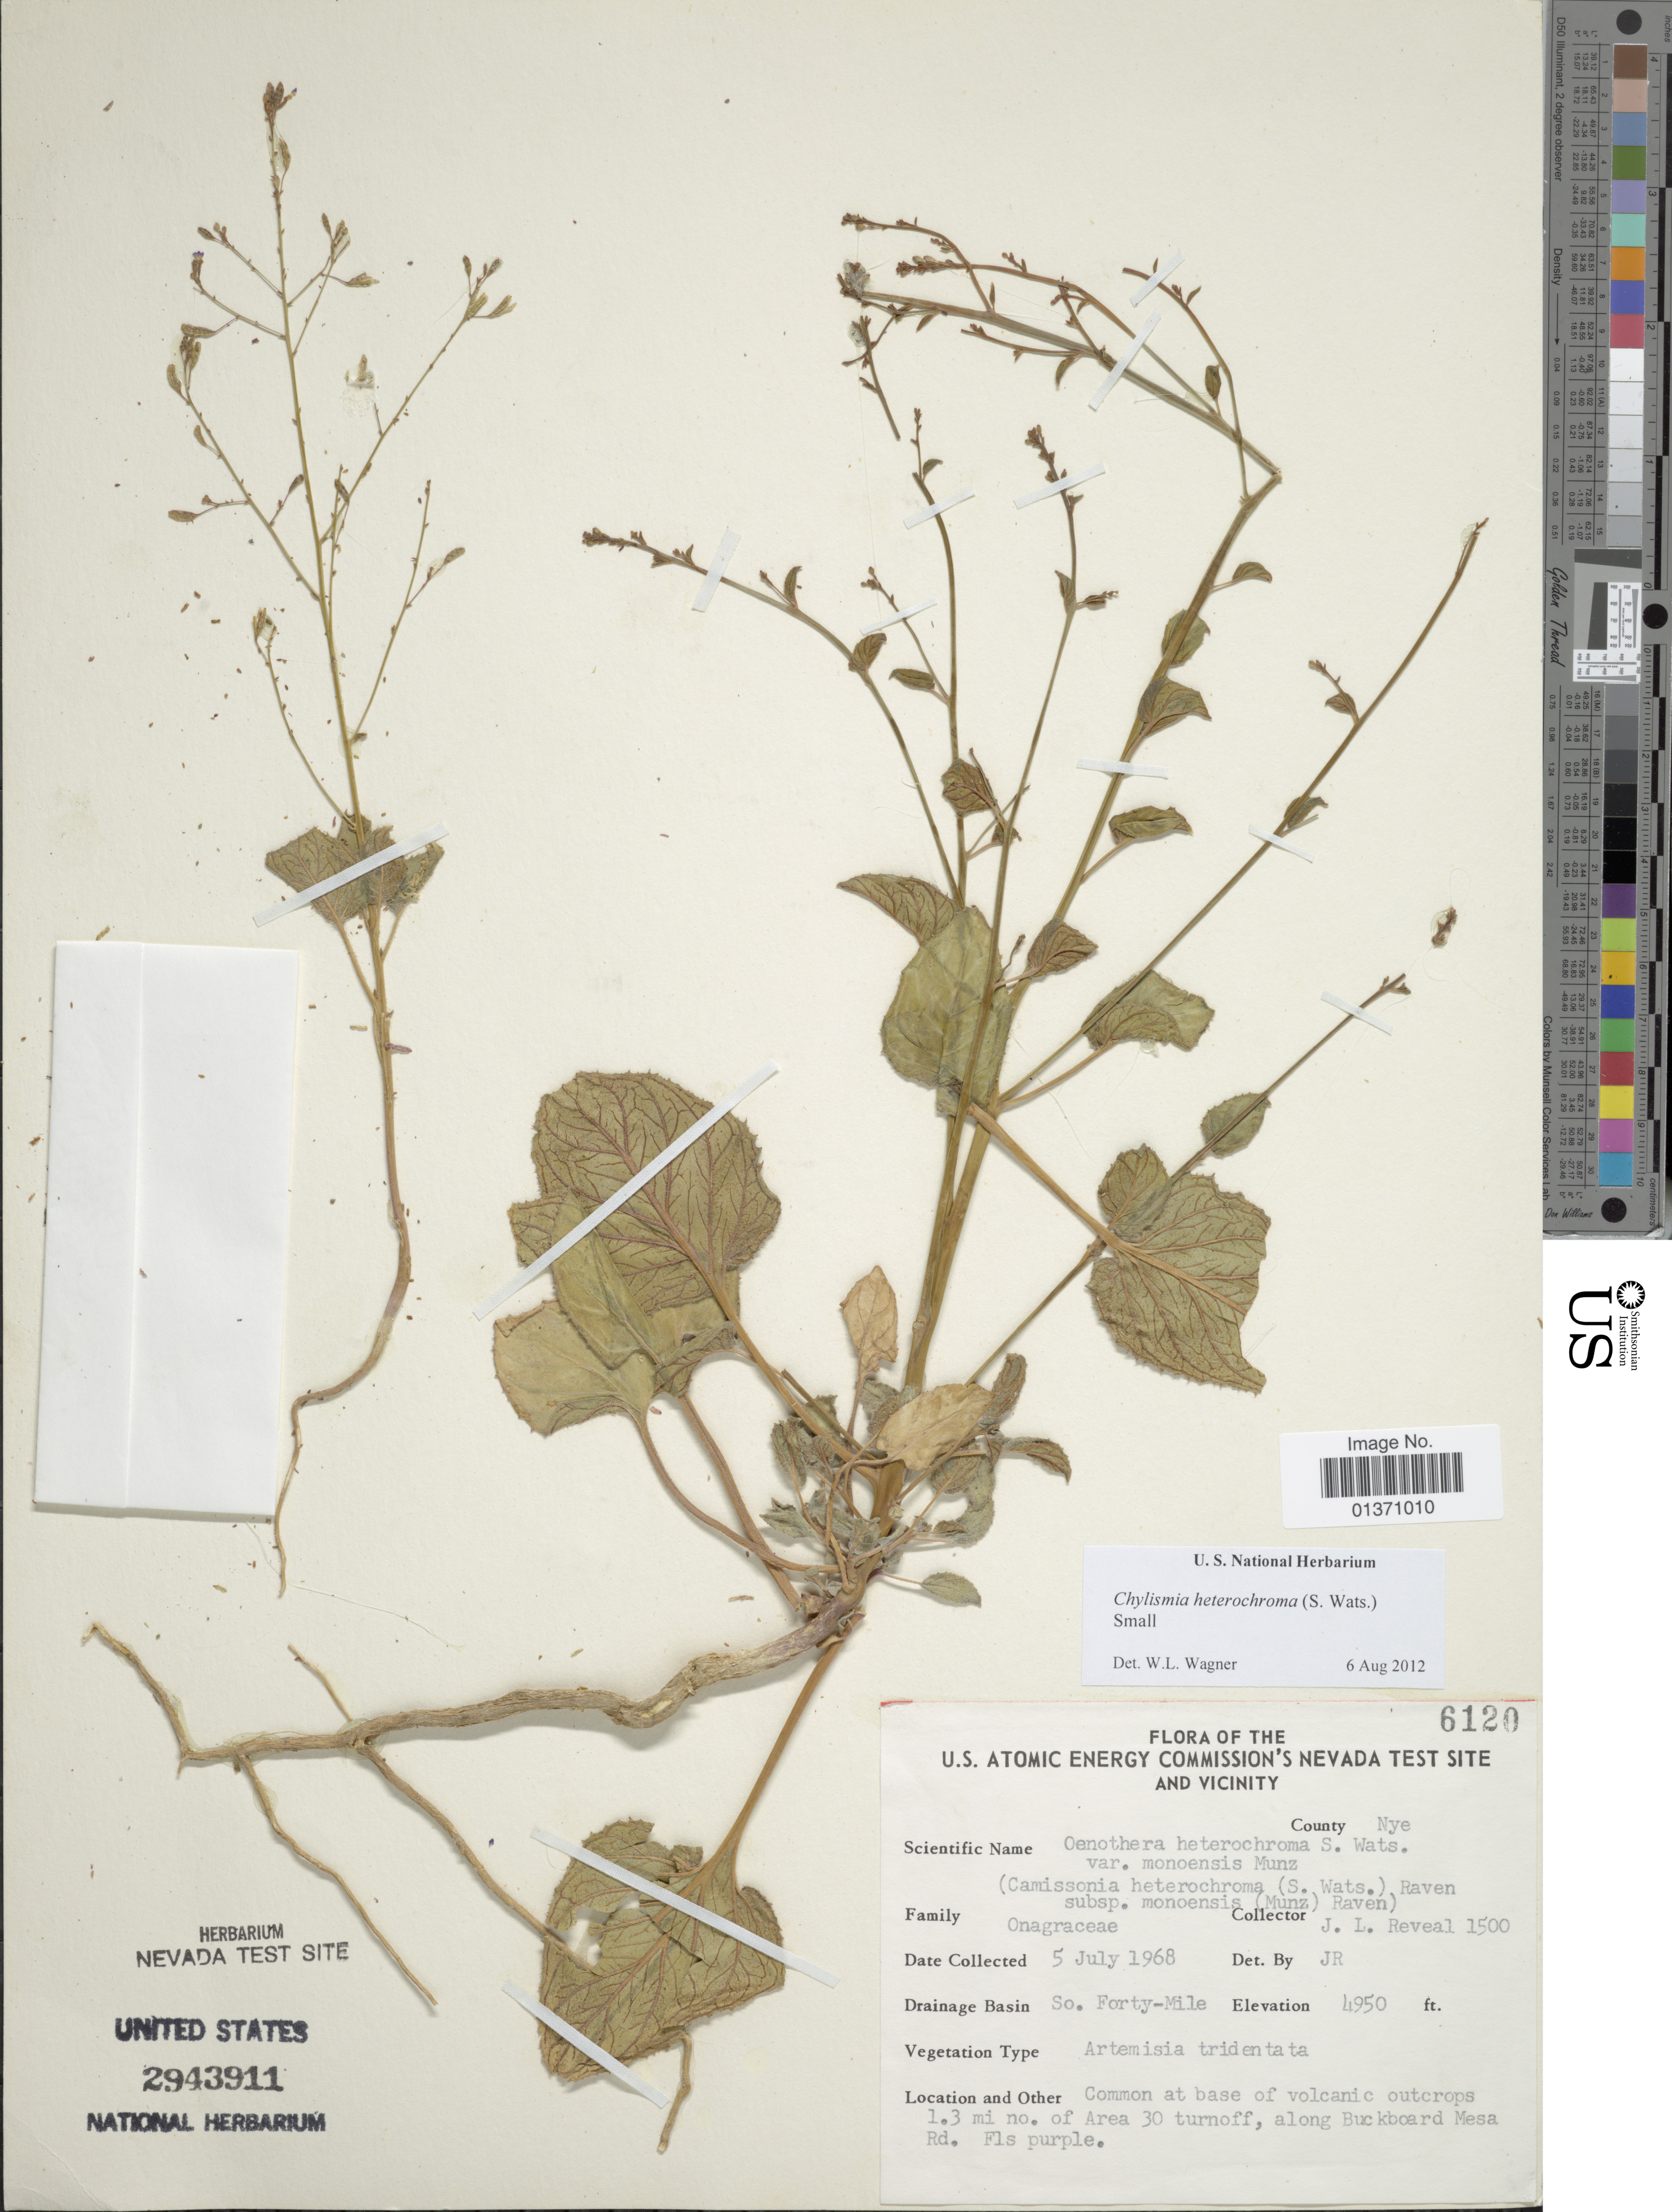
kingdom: Plantae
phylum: Tracheophyta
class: Magnoliopsida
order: Myrtales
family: Onagraceae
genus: Chylismia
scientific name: Chylismia heterochroma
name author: (S. Watson) Small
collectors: J. L. Reveal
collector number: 1500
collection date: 1968-07-05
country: United States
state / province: Nevada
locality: U. S. Atomic Energy Commission's Nevada Test Site and Vicinity, So. Forty-Mile, at base of volcanic outcrops 1.3 mi no. of Aea 30 turnoff, along Buckboard Mesa Rd, County Nye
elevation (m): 1509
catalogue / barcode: US 2943911